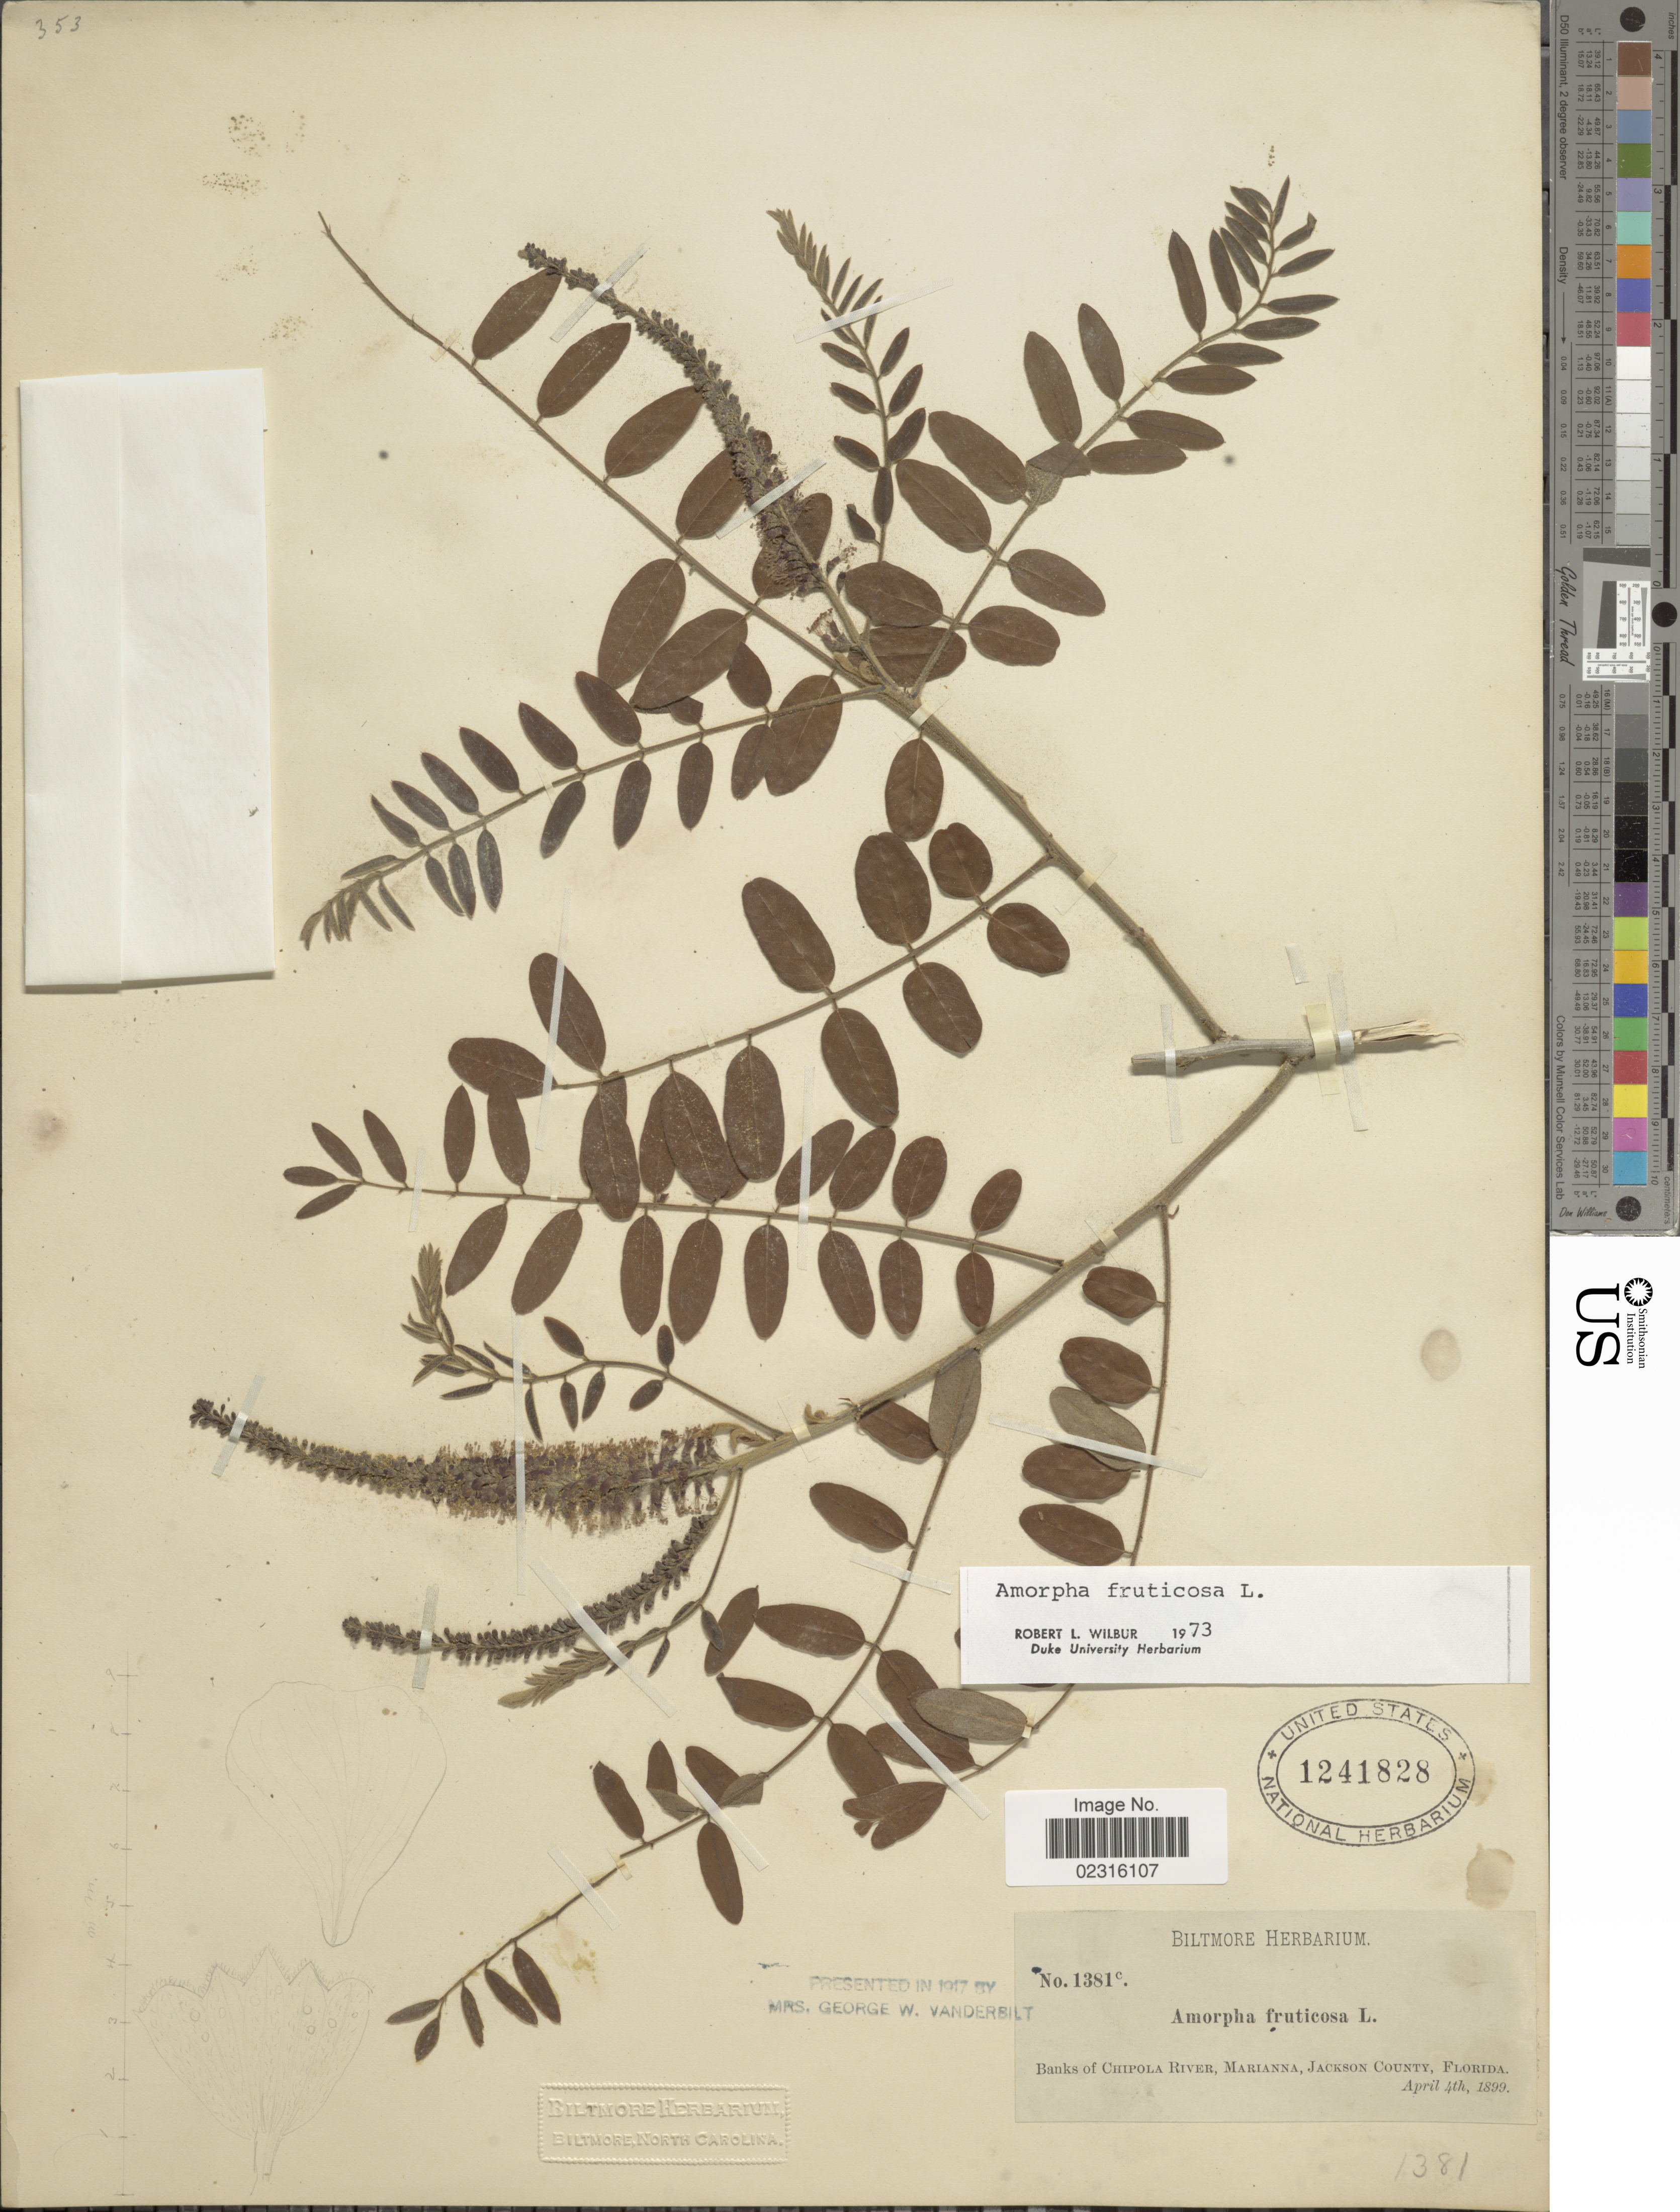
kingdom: Plantae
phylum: Tracheophyta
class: Magnoliopsida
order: Fabales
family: Fabaceae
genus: Amorpha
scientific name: Amorpha fruticosa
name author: L.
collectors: ex herb. Biltmore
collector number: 1381c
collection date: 1899-04-04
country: United States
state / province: Florida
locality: Banks of Chipola River, Marianna, Jackson County.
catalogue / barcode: US 1241828